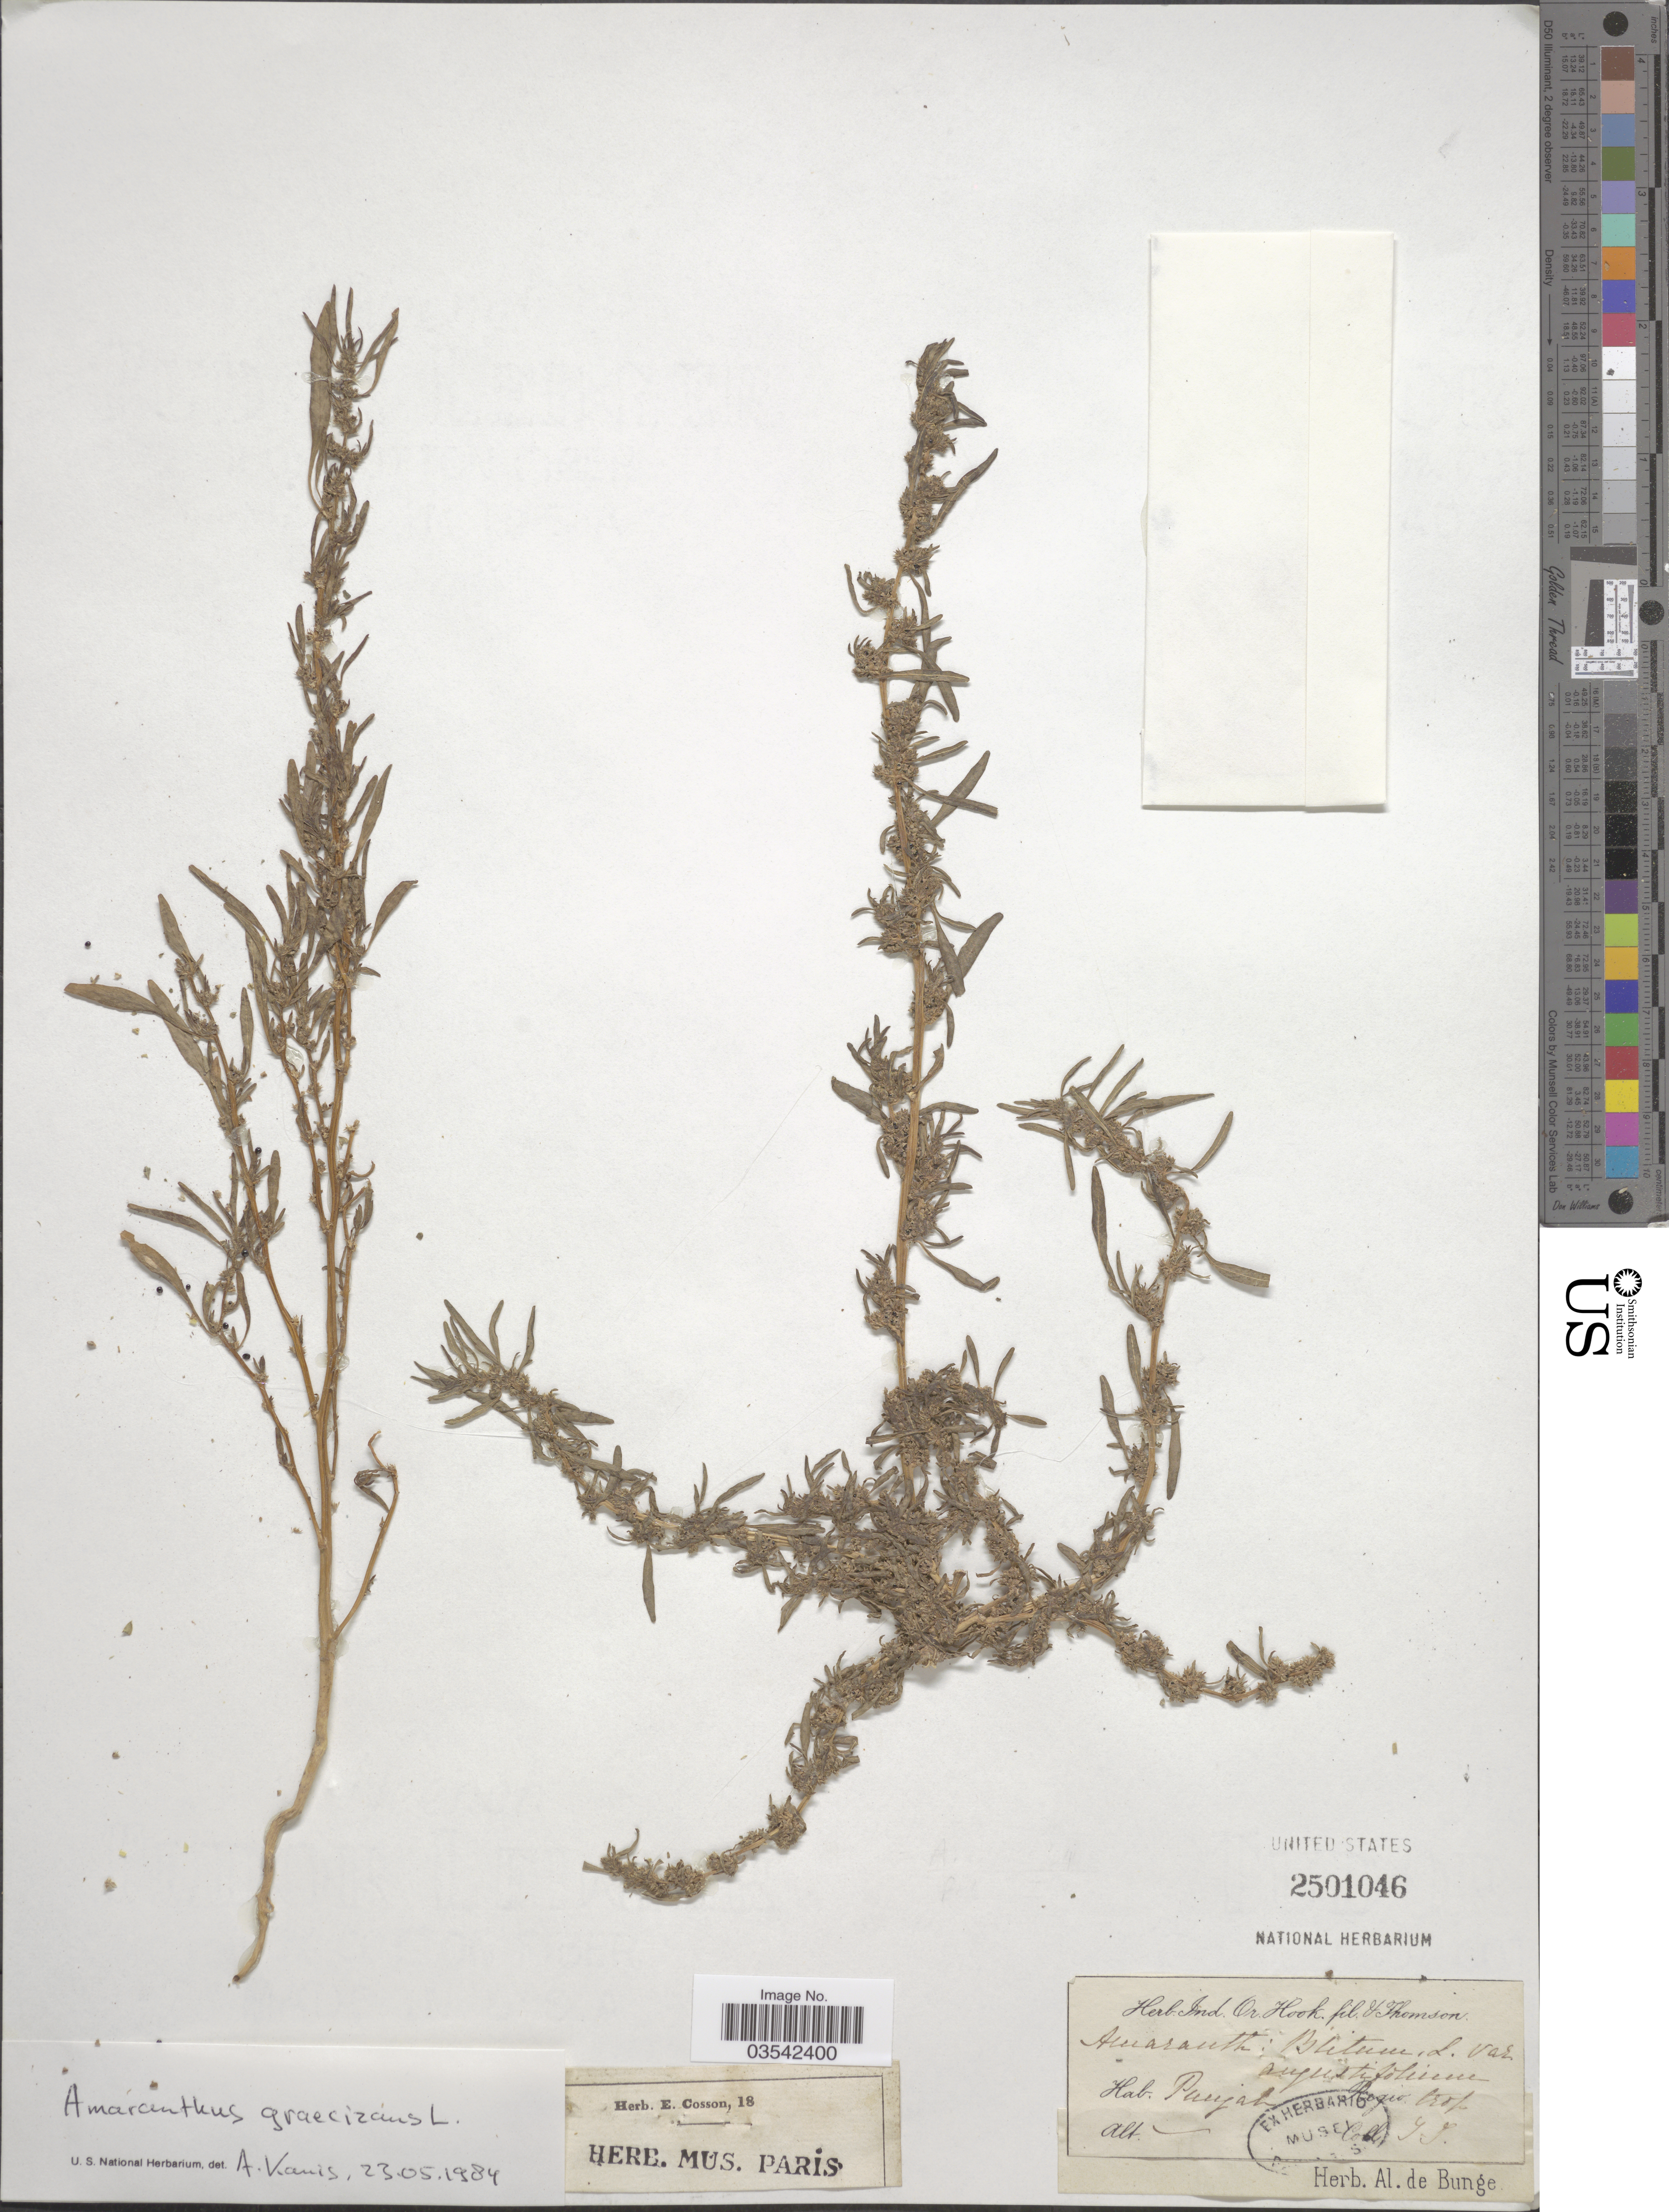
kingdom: Plantae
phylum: Tracheophyta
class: Magnoliopsida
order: Caryophyllales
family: Amaranthaceae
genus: Amaranthus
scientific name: Amaranthus graecizans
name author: L.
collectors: T. Thomson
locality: Regio: trop.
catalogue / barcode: US 2501046